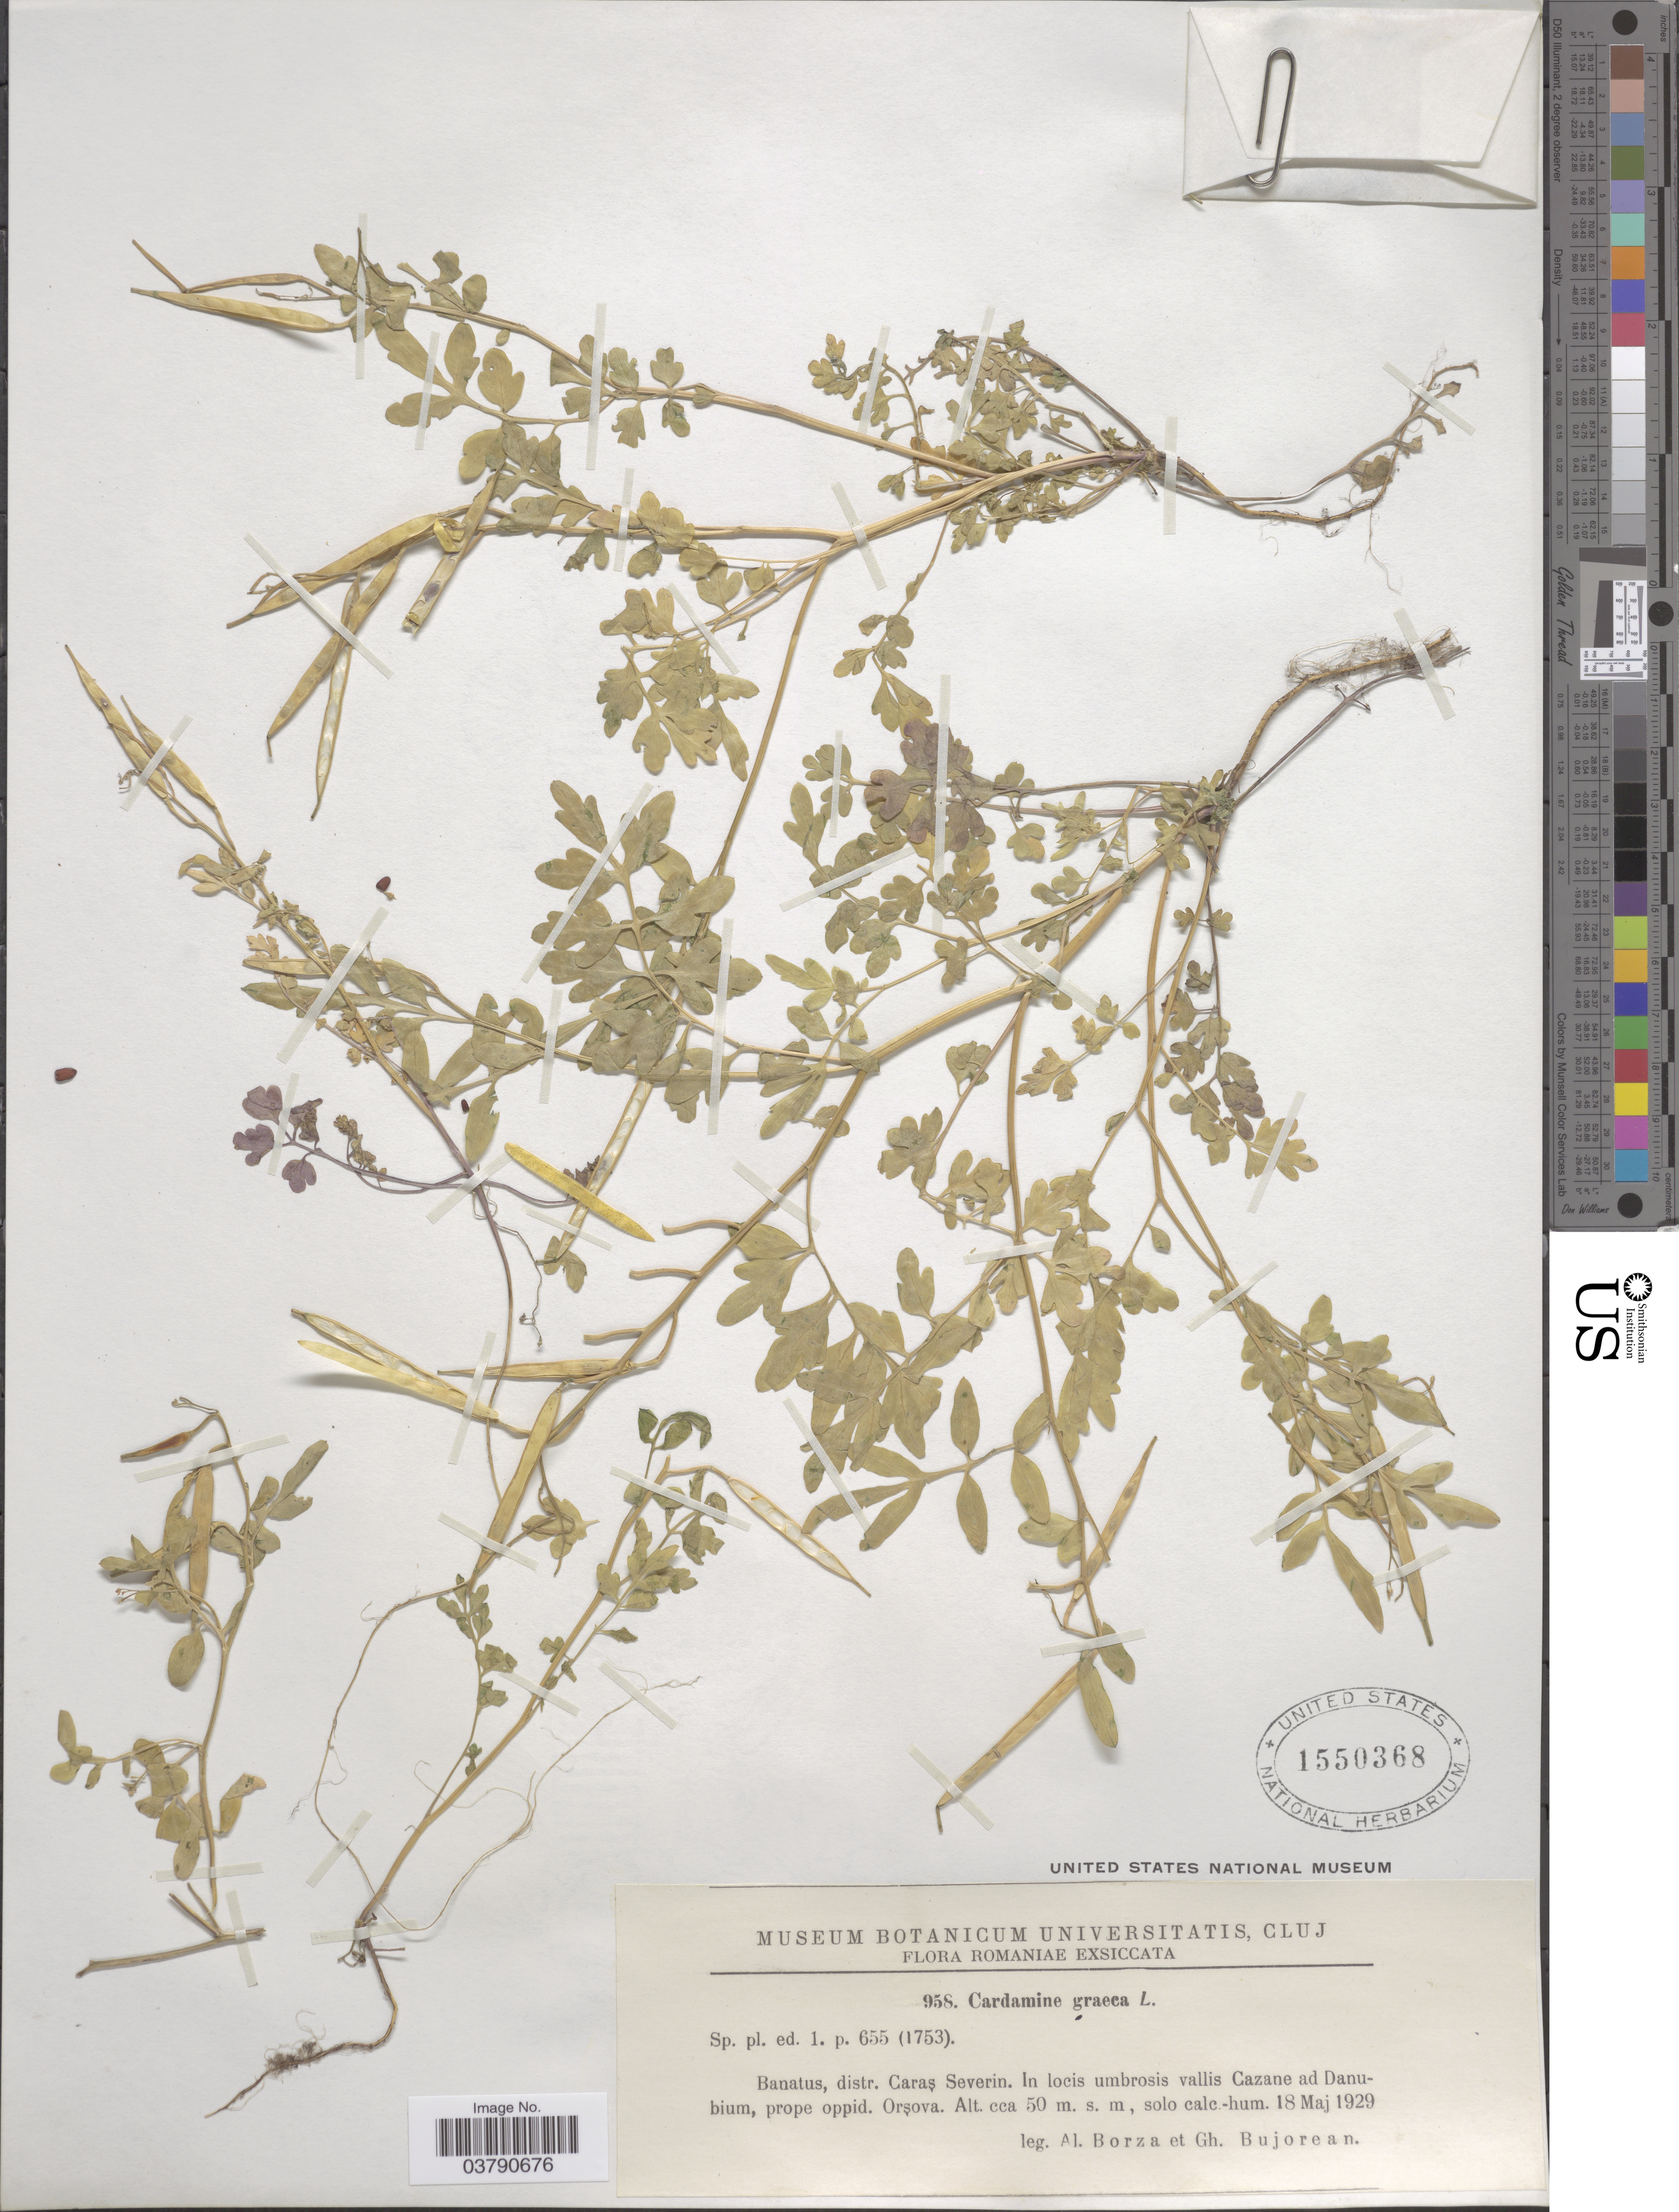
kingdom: Plantae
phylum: Tracheophyta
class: Magnoliopsida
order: Brassicales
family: Brassicaceae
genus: Cardamine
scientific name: Cardamine graeca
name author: L.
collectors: A. Borza & G. Bujorean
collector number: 958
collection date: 1929-05-18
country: Romania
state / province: Caras-Severin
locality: Banatus, distr. Caraş Severin. In locis umbrosis vallis Cazane ad Danubium, prope oppid. Orşova.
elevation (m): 50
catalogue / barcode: US 1550368